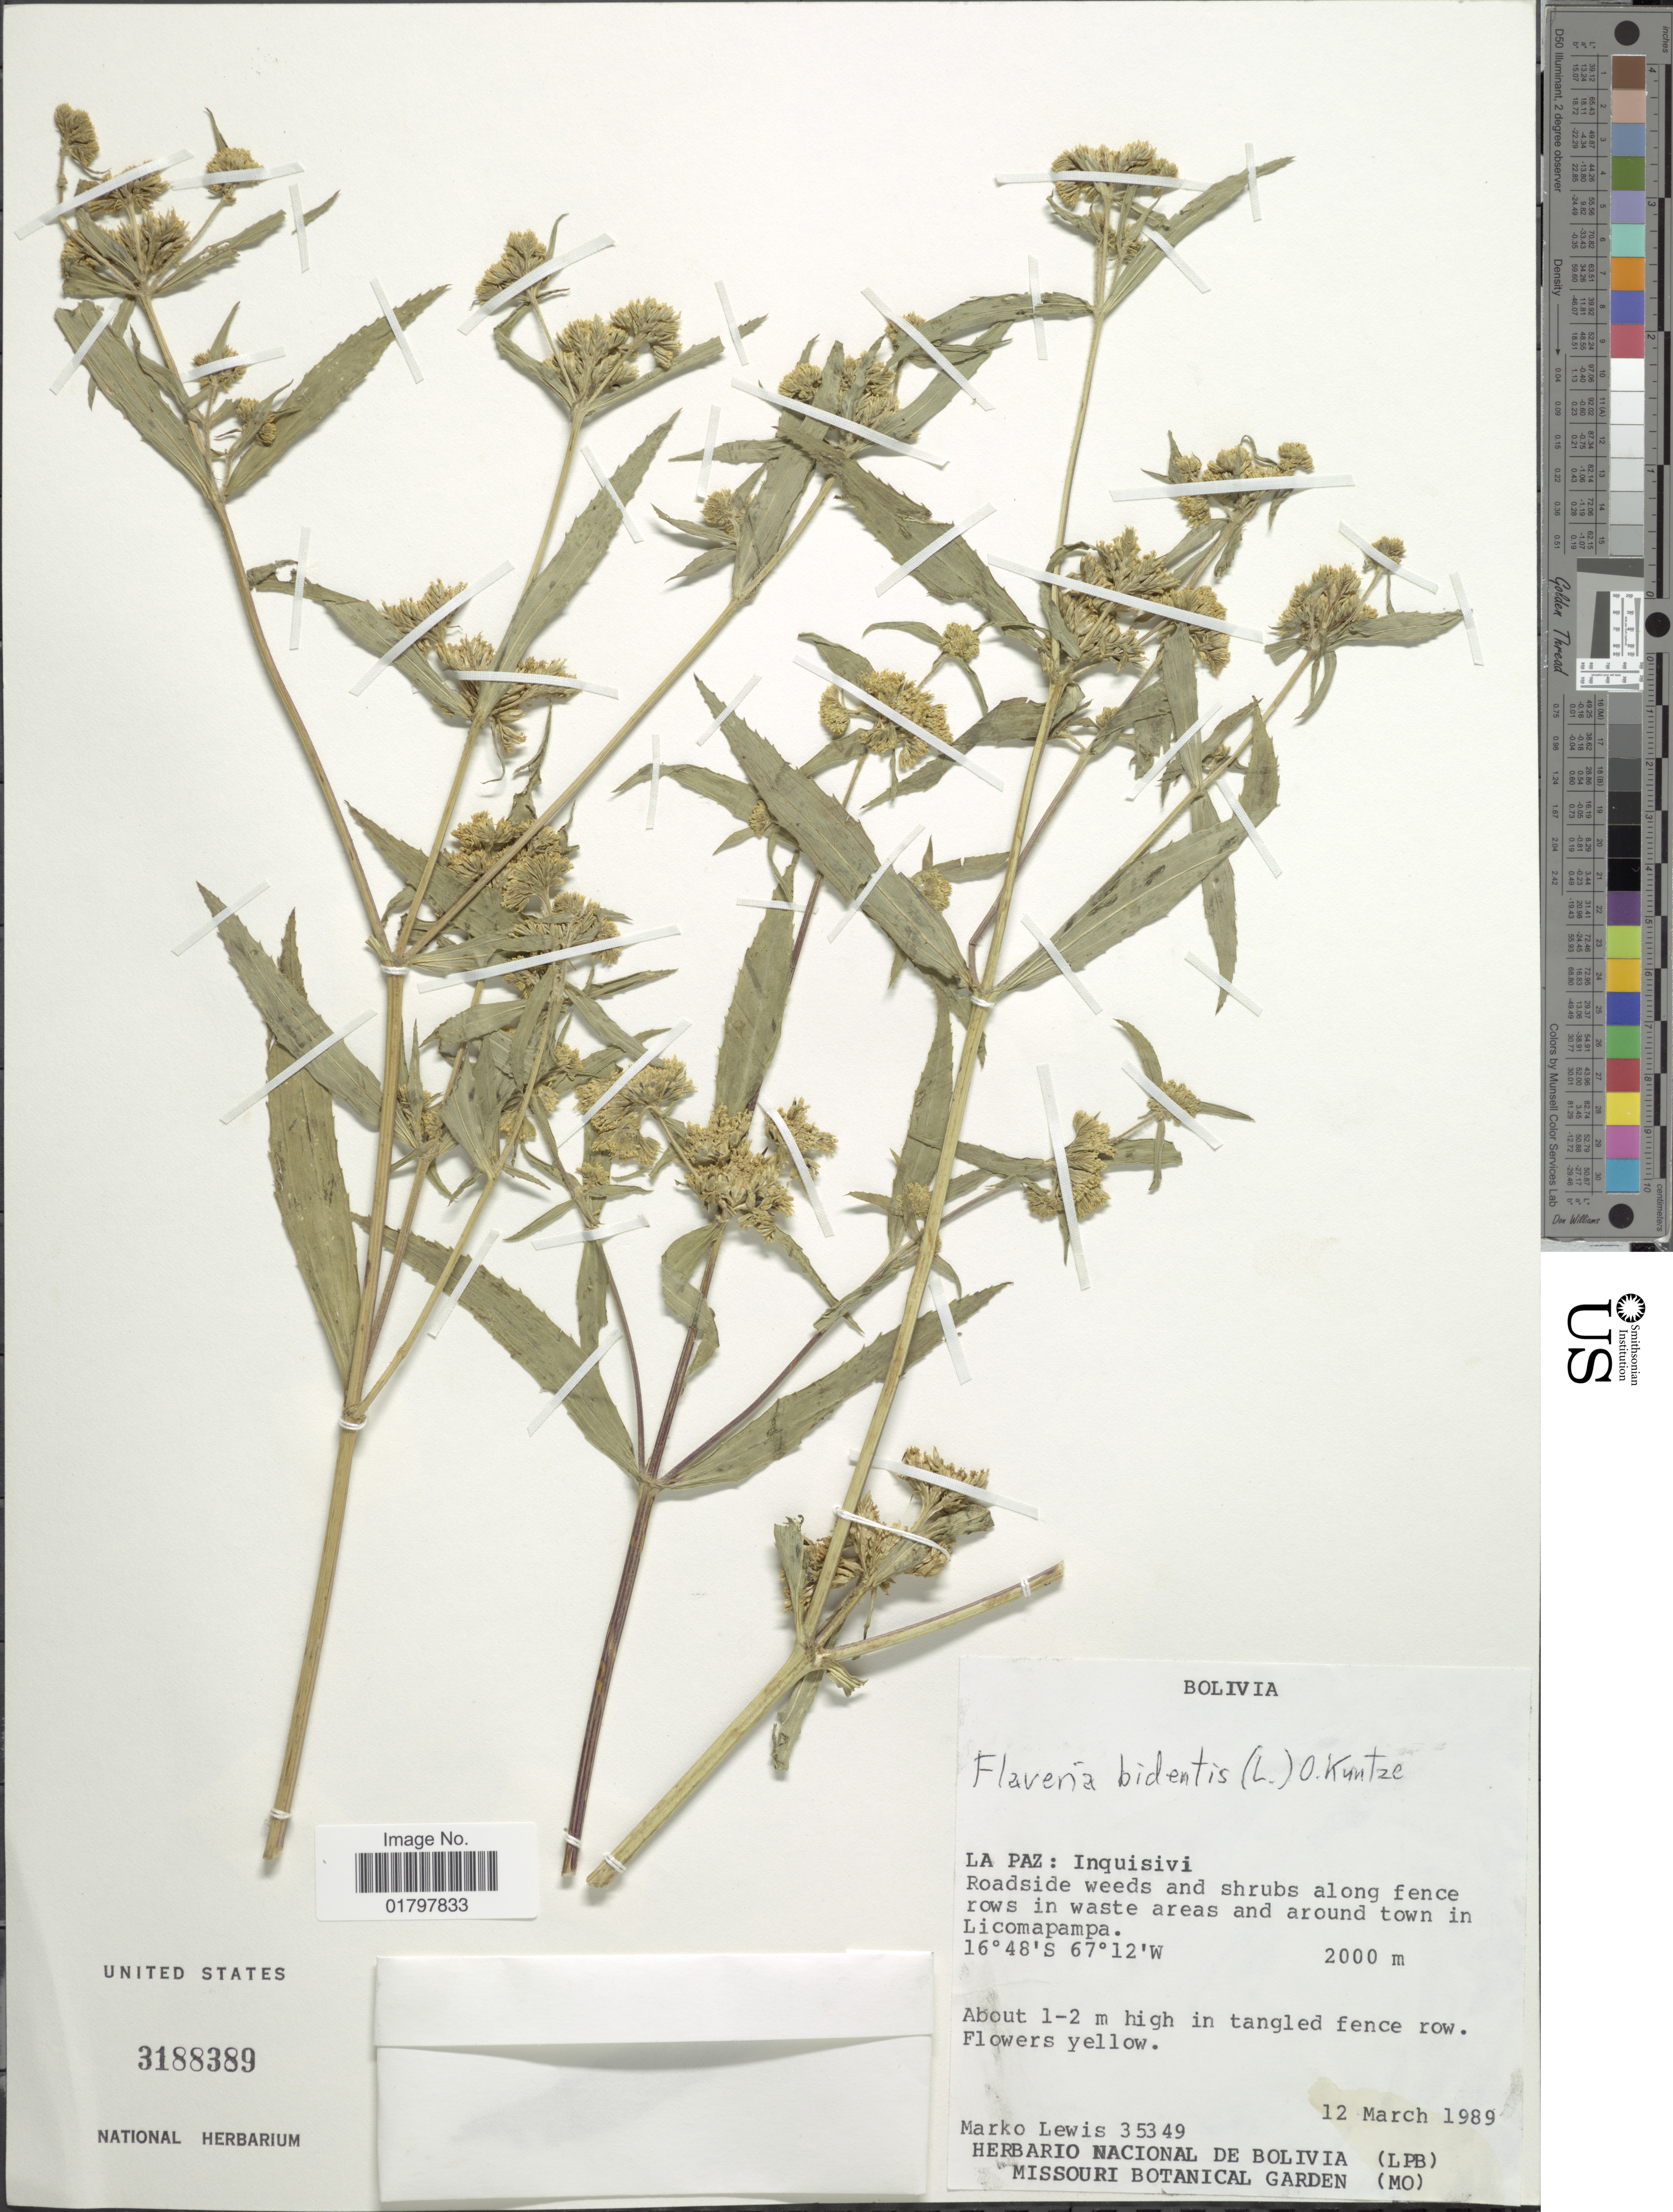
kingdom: Plantae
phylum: Tracheophyta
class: Magnoliopsida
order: Asterales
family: Asteraceae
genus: Flaveria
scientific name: Flaveria bidentis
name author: (L.) Kuntze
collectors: M. A. Lewis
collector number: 35349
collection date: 1989-03-12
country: Bolivia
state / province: La Paz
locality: La Paz: Inquisivi. Roadside weeds and shrubs along fence rows in waste areas and around town in Licomapampa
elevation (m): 2000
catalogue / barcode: US 3188389